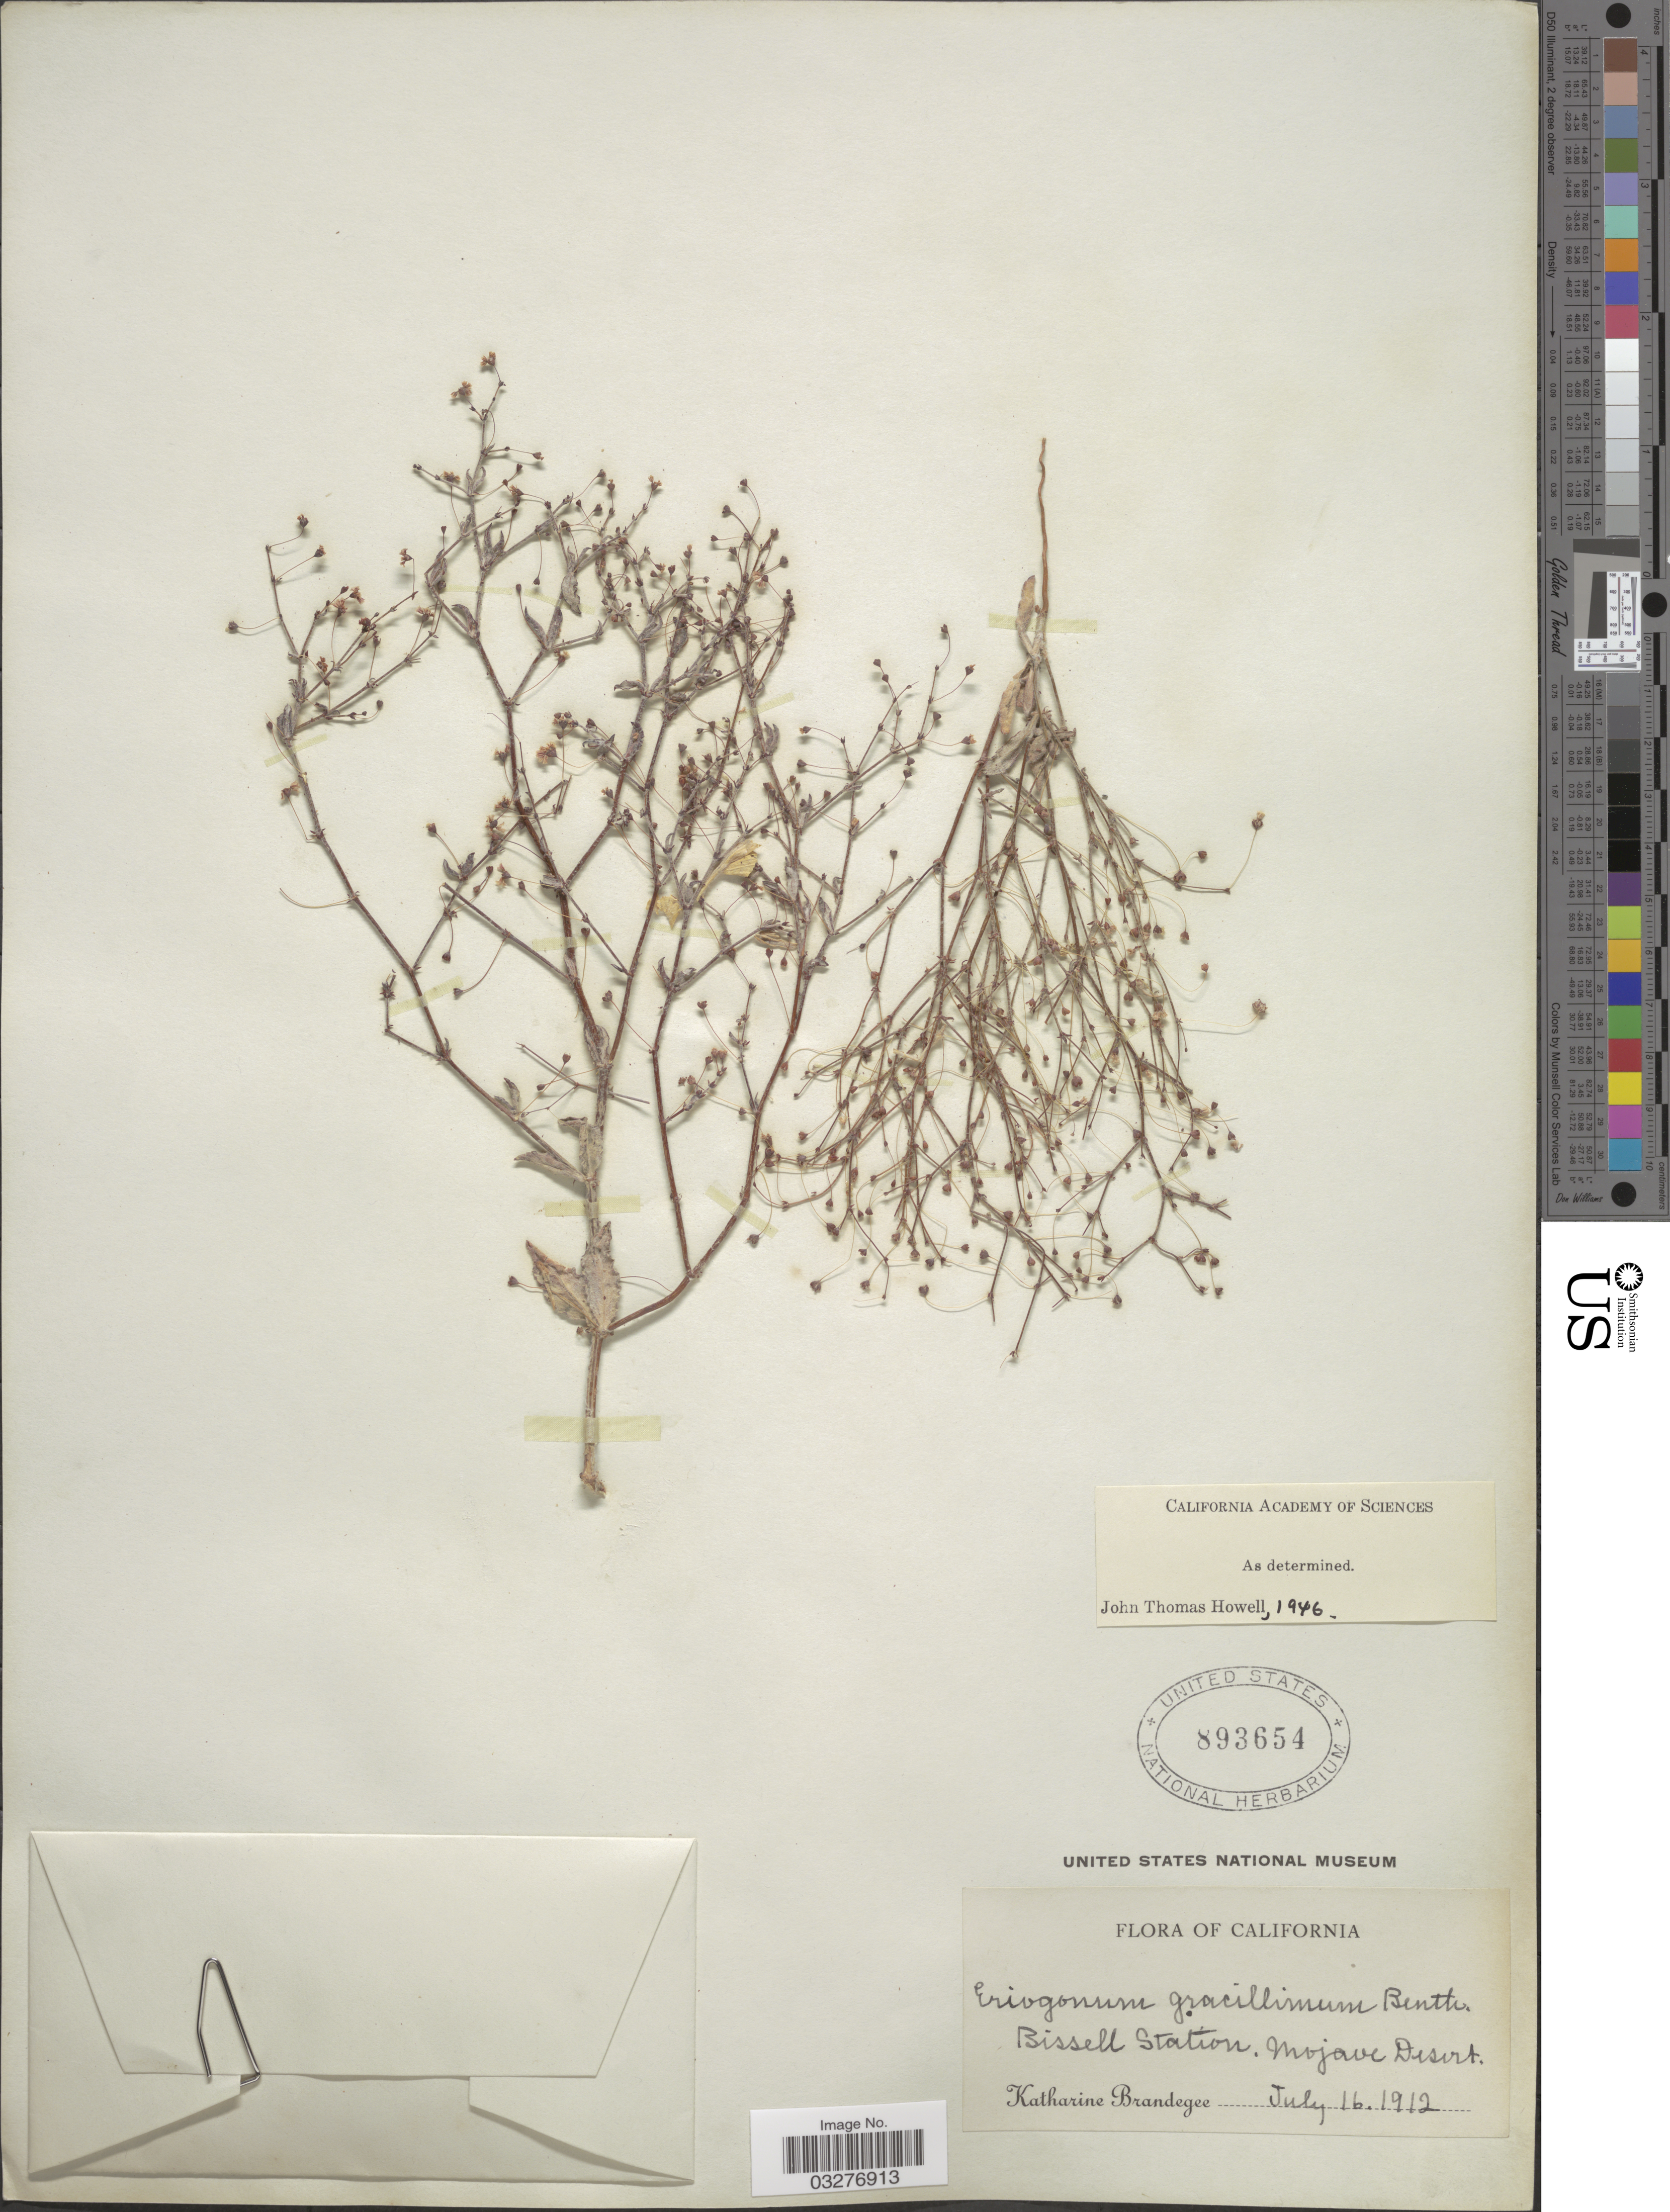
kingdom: Plantae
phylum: Tracheophyta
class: Magnoliopsida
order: Caryophyllales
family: Polygonaceae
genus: Eriogonum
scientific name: Eriogonum gracillimum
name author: S. Watson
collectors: M. K. Brandegee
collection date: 1912-07-16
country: United States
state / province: California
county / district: San Bernardino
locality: Bissell Station, Mojave Desert.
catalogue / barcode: US 893654